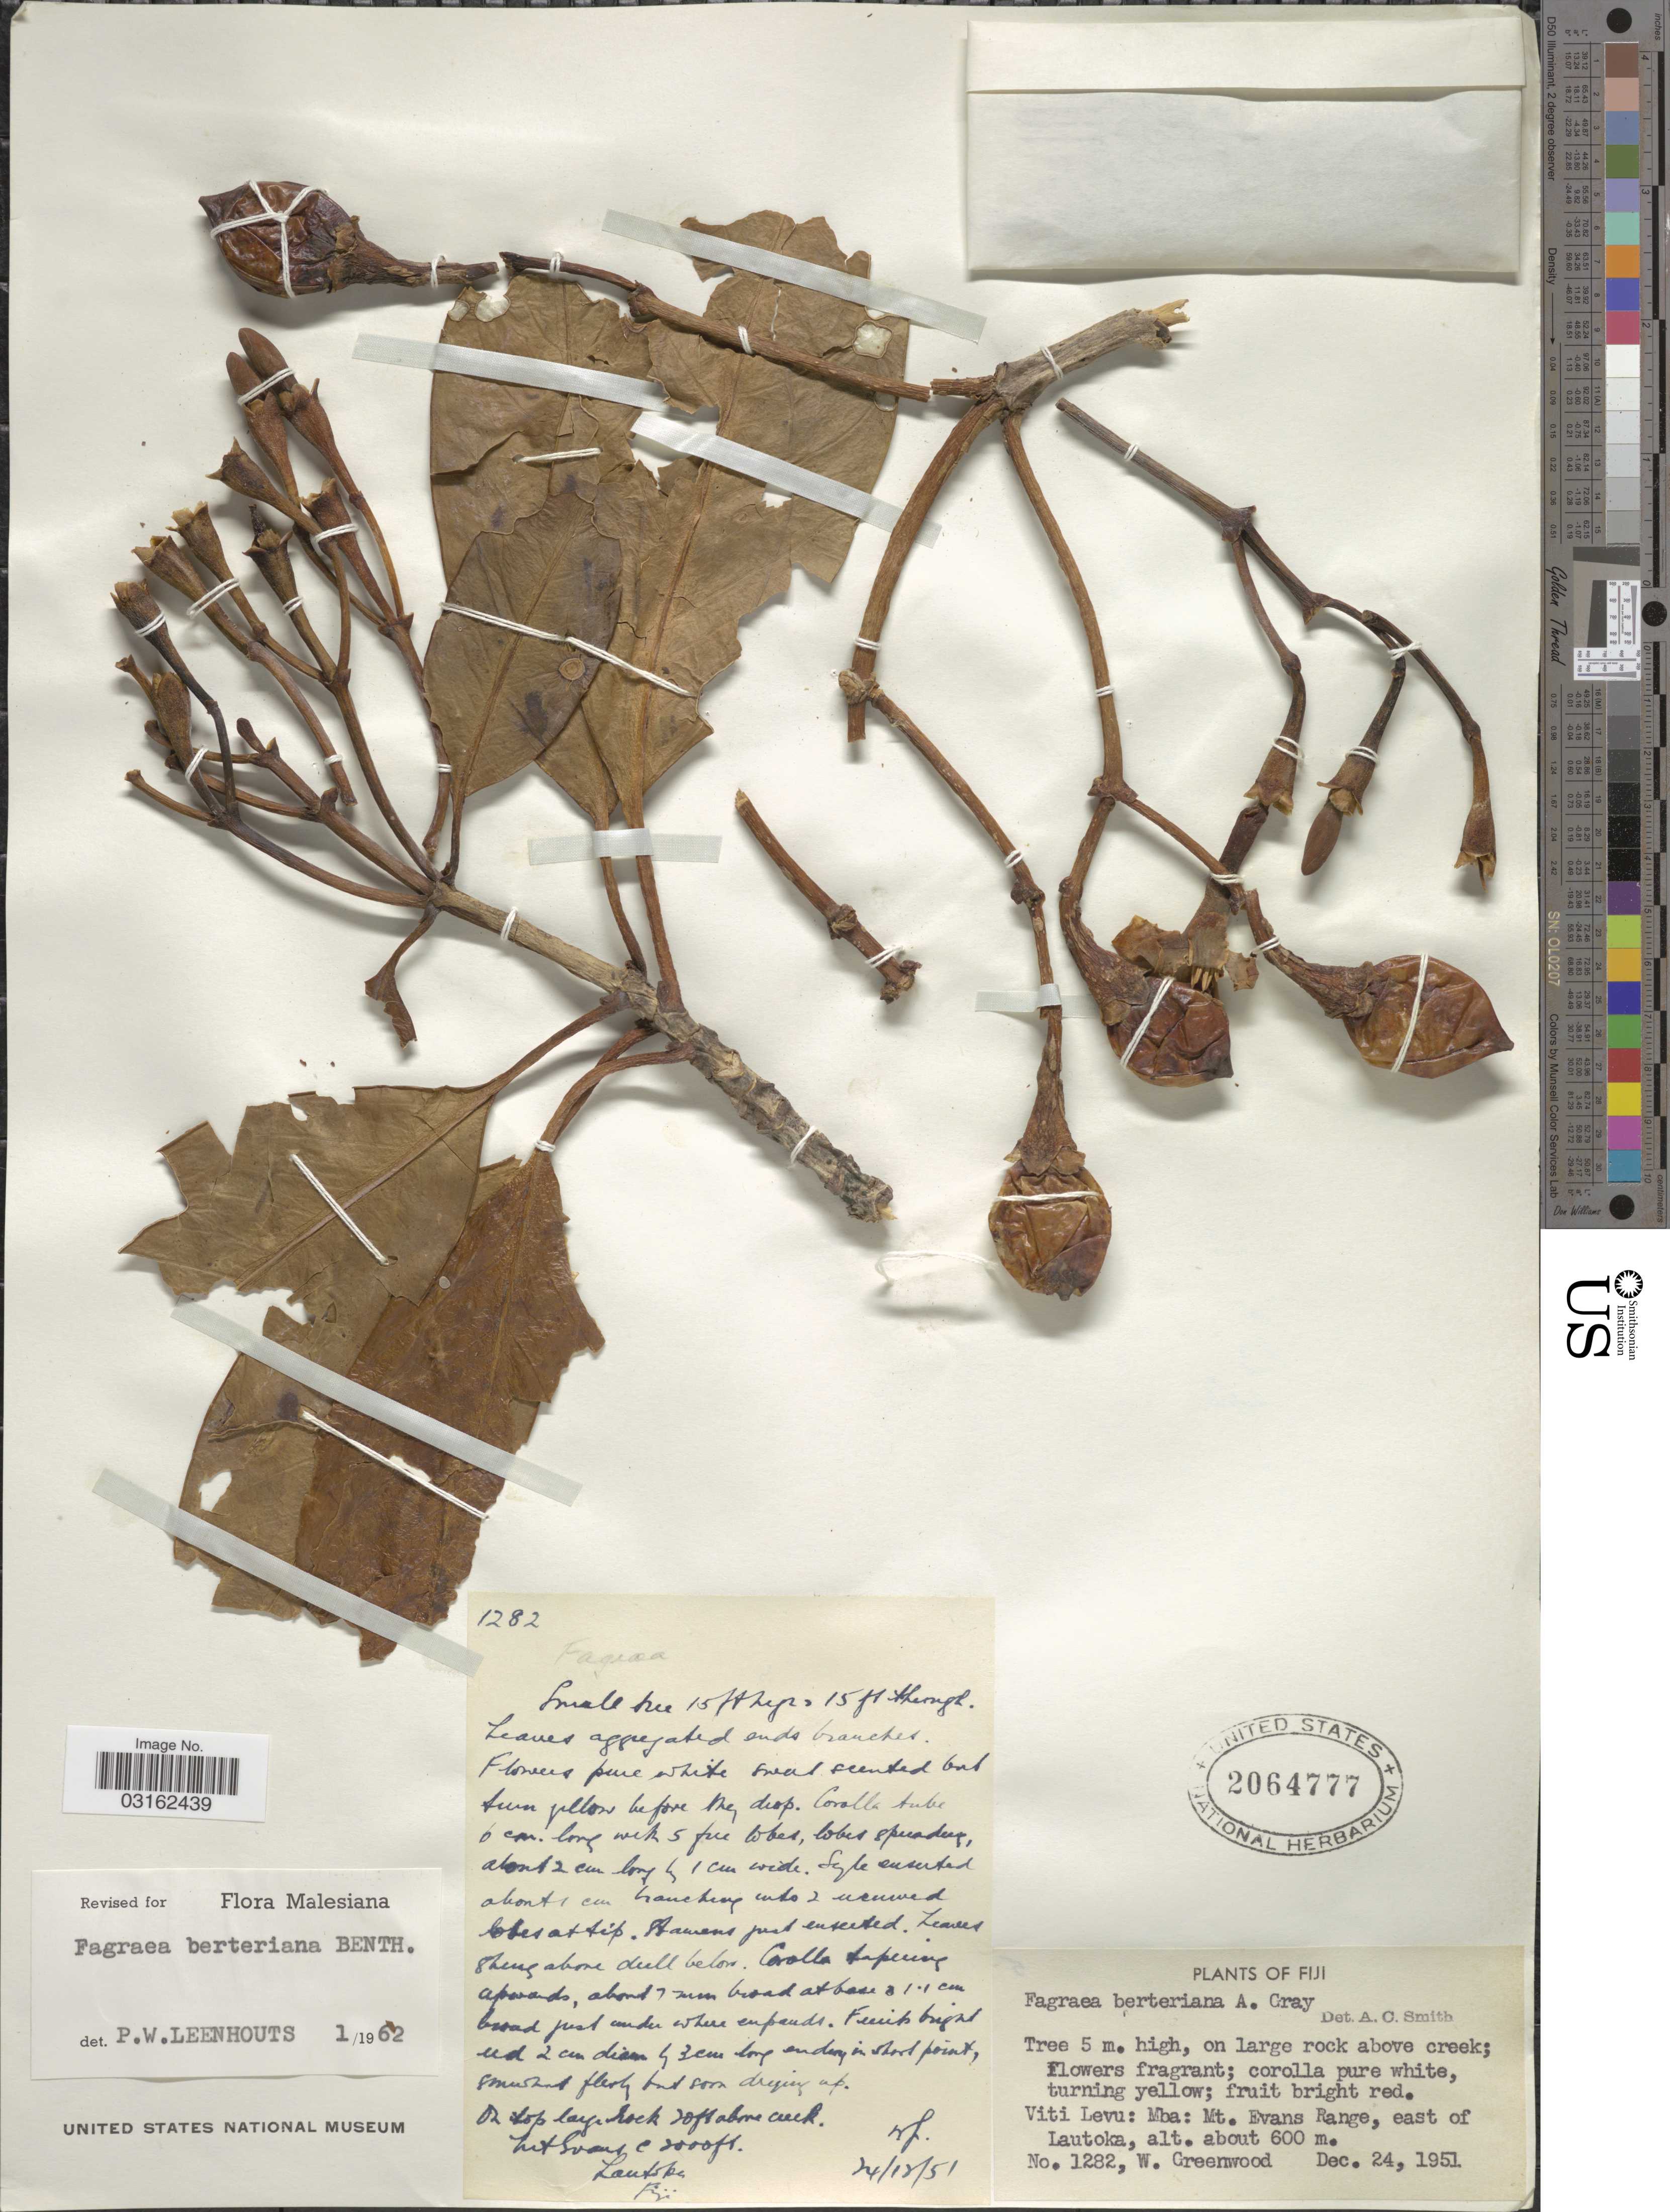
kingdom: Plantae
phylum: Tracheophyta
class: Magnoliopsida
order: Gentianales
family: Gentianaceae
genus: Fagraea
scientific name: Fagraea berteroana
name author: A. Gray ex Benth.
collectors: W. Greenwood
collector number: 1282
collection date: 1951-12-24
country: Fiji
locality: Viti Levu: Mba: Mt. Evans Range, east of Lautoka.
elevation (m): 600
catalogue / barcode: US 2064777